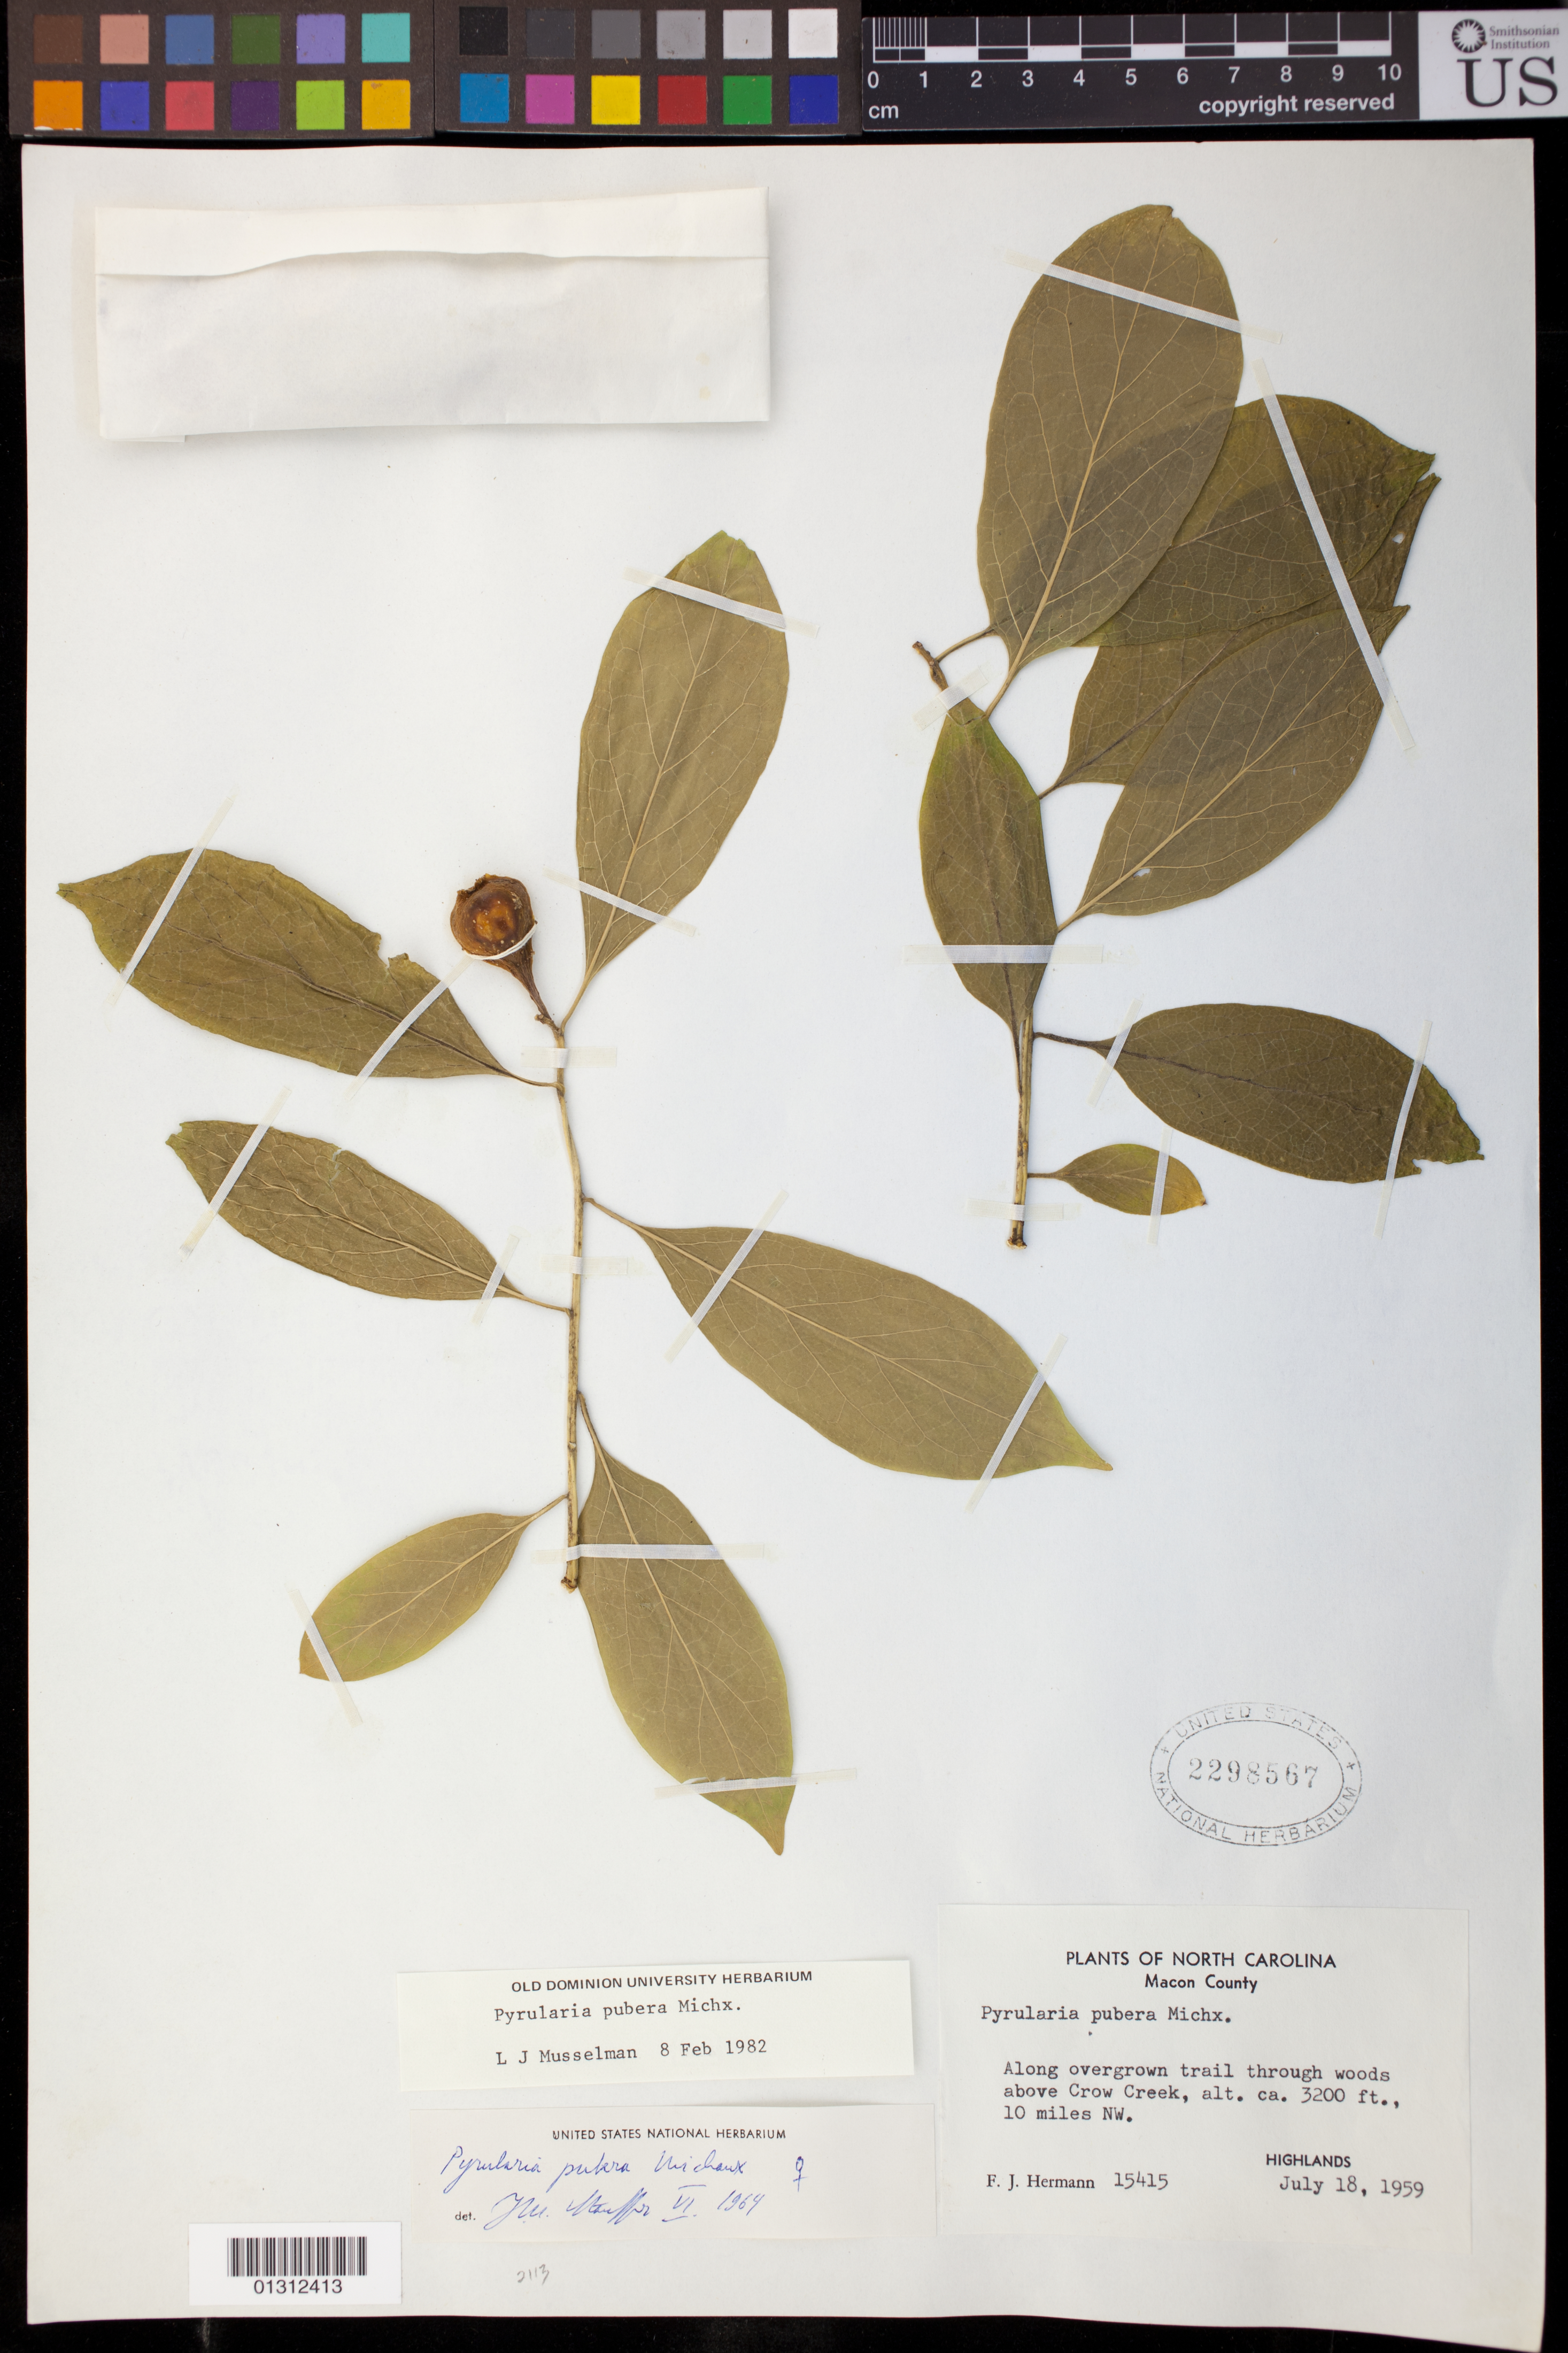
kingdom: Plantae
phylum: Tracheophyta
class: Magnoliopsida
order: Santalales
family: Cervantesiaceae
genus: Pyrularia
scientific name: Pyrularia pubera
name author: Michx.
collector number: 15415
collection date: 1959-07-18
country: United States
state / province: North Carolina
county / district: Macon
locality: above Crow Creek, 10 miles NW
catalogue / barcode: US 2298567